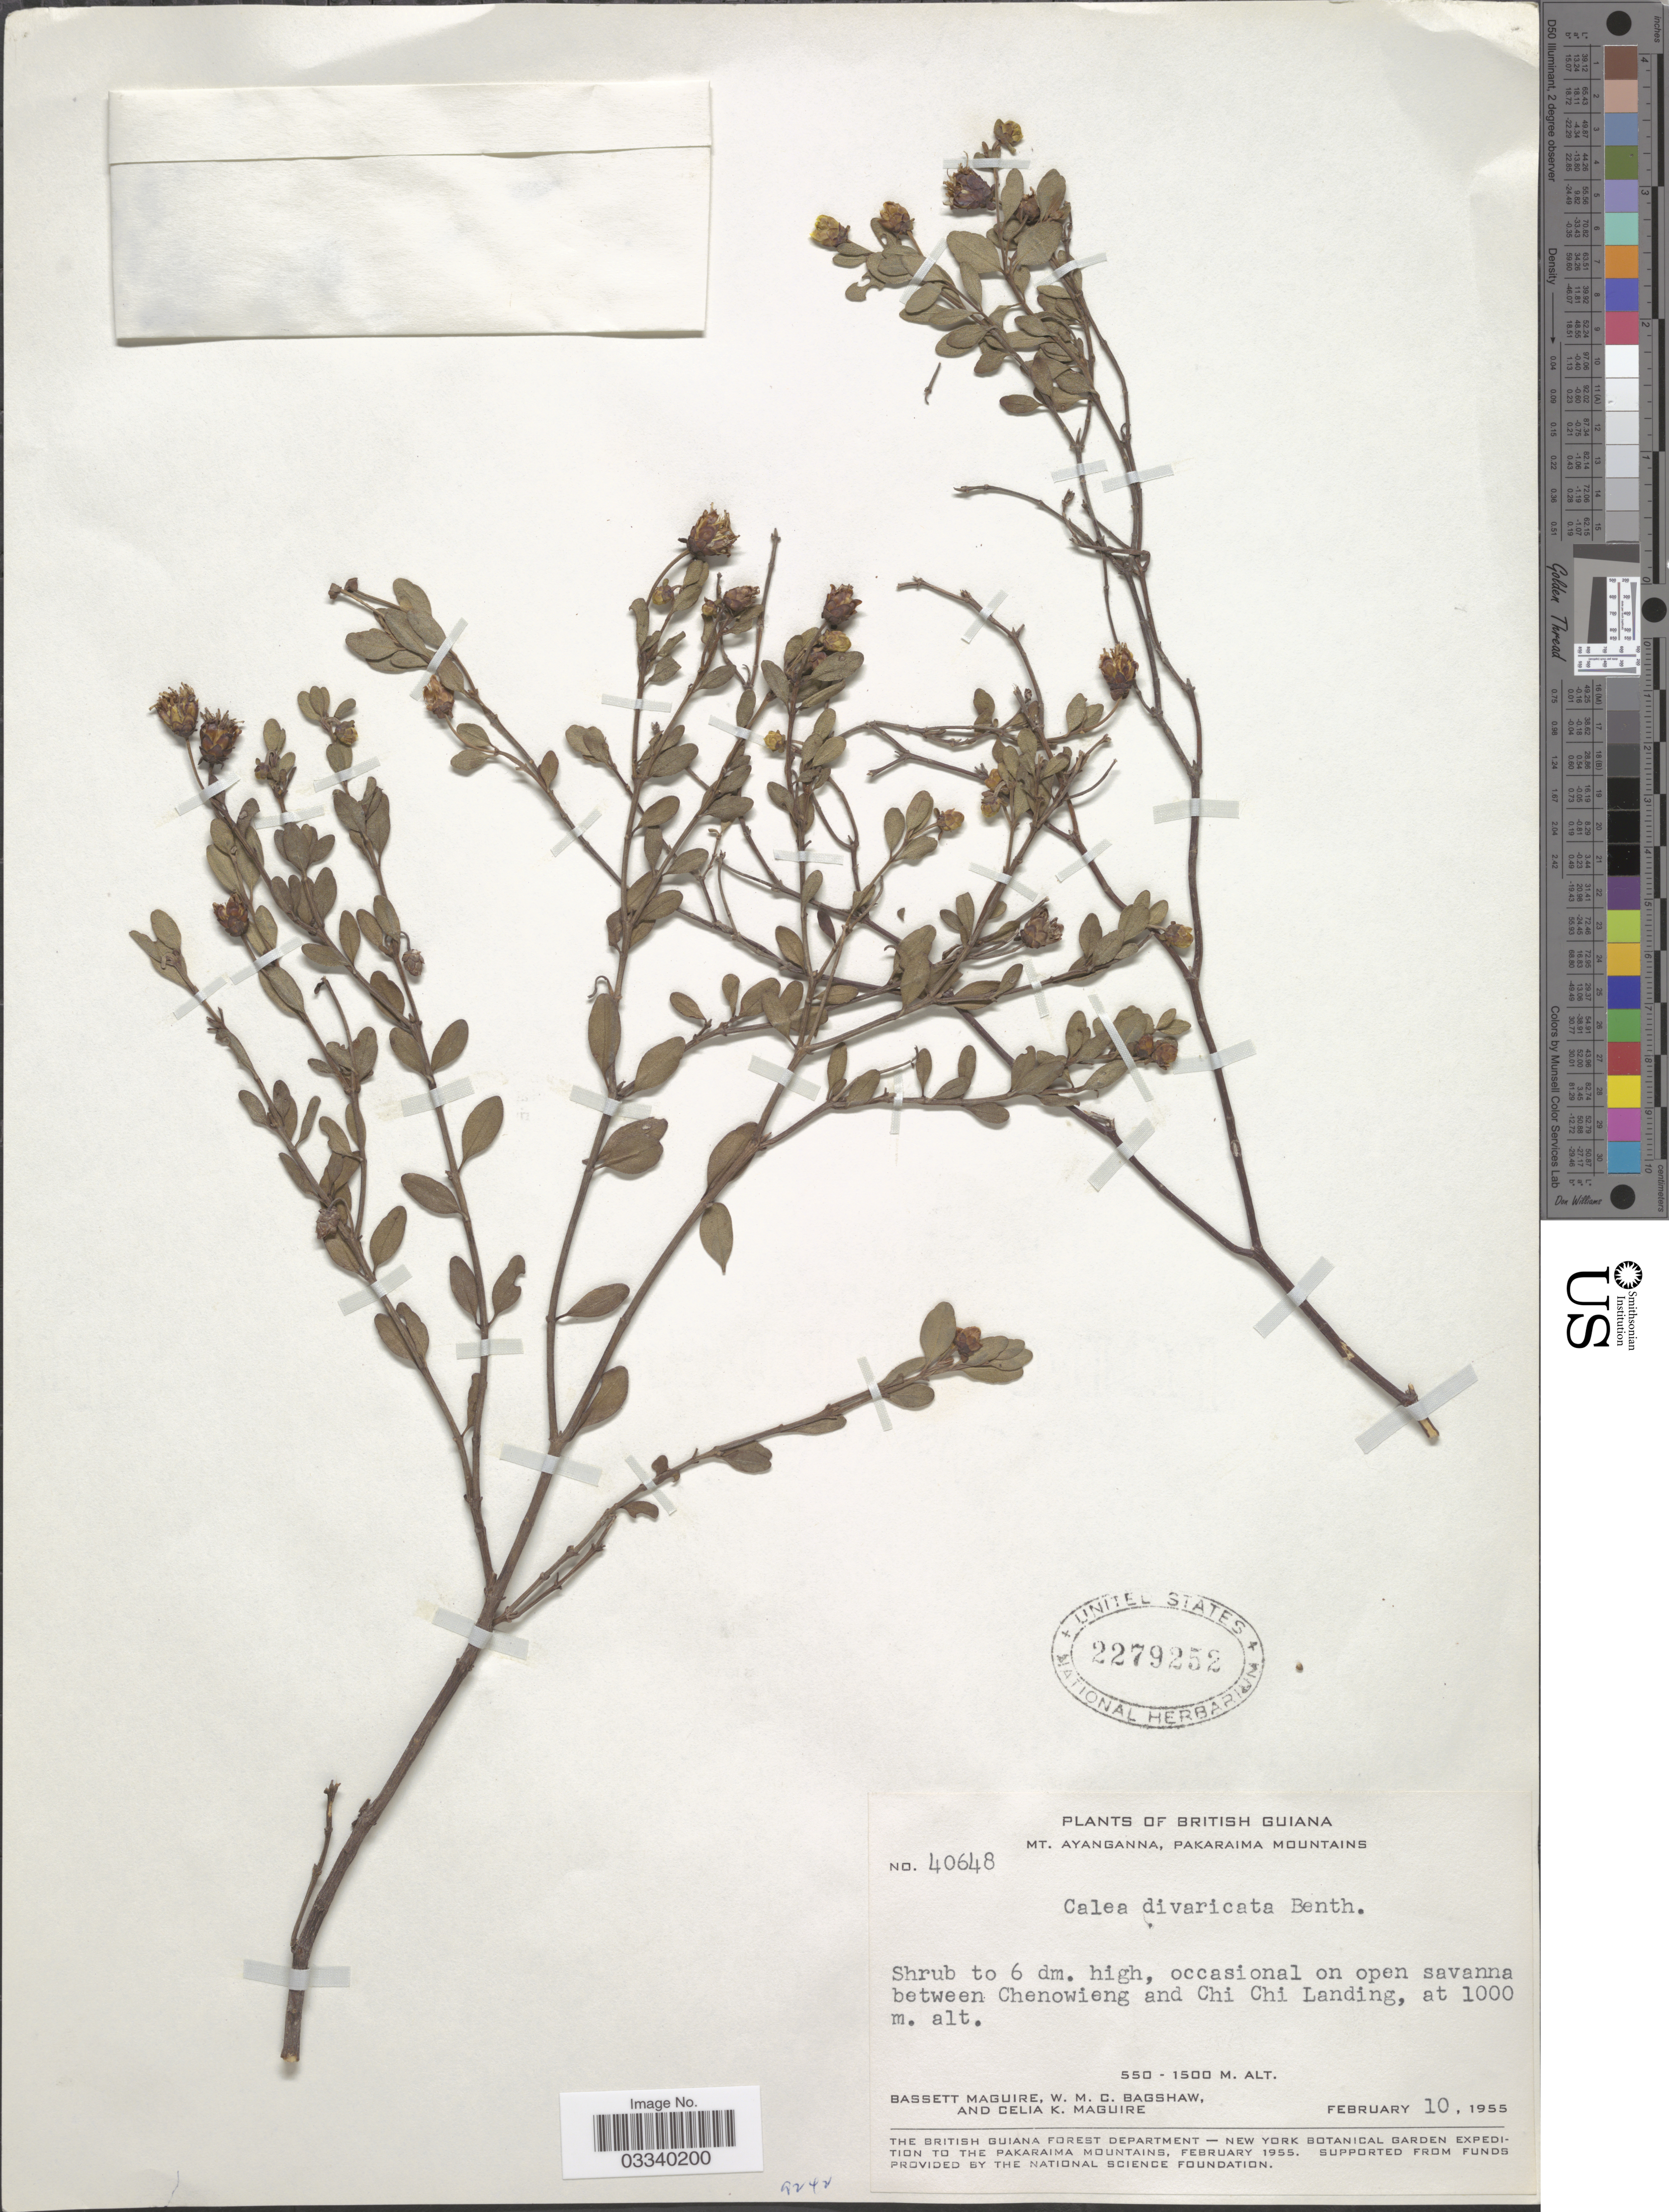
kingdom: Plantae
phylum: Tracheophyta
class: Magnoliopsida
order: Asterales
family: Asteraceae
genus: Calea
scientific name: Calea divaricata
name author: Benth.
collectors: B. Maguire, W. Bagshaw & C. K. Maguire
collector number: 40648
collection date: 1955-02-10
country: Guyana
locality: British Guiana. Mt. Ayanganna, Pakaraima Mountains. Occasional on open savanna between Chenowieng and Chi Chi Landing,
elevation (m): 1000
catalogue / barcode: US 2279252